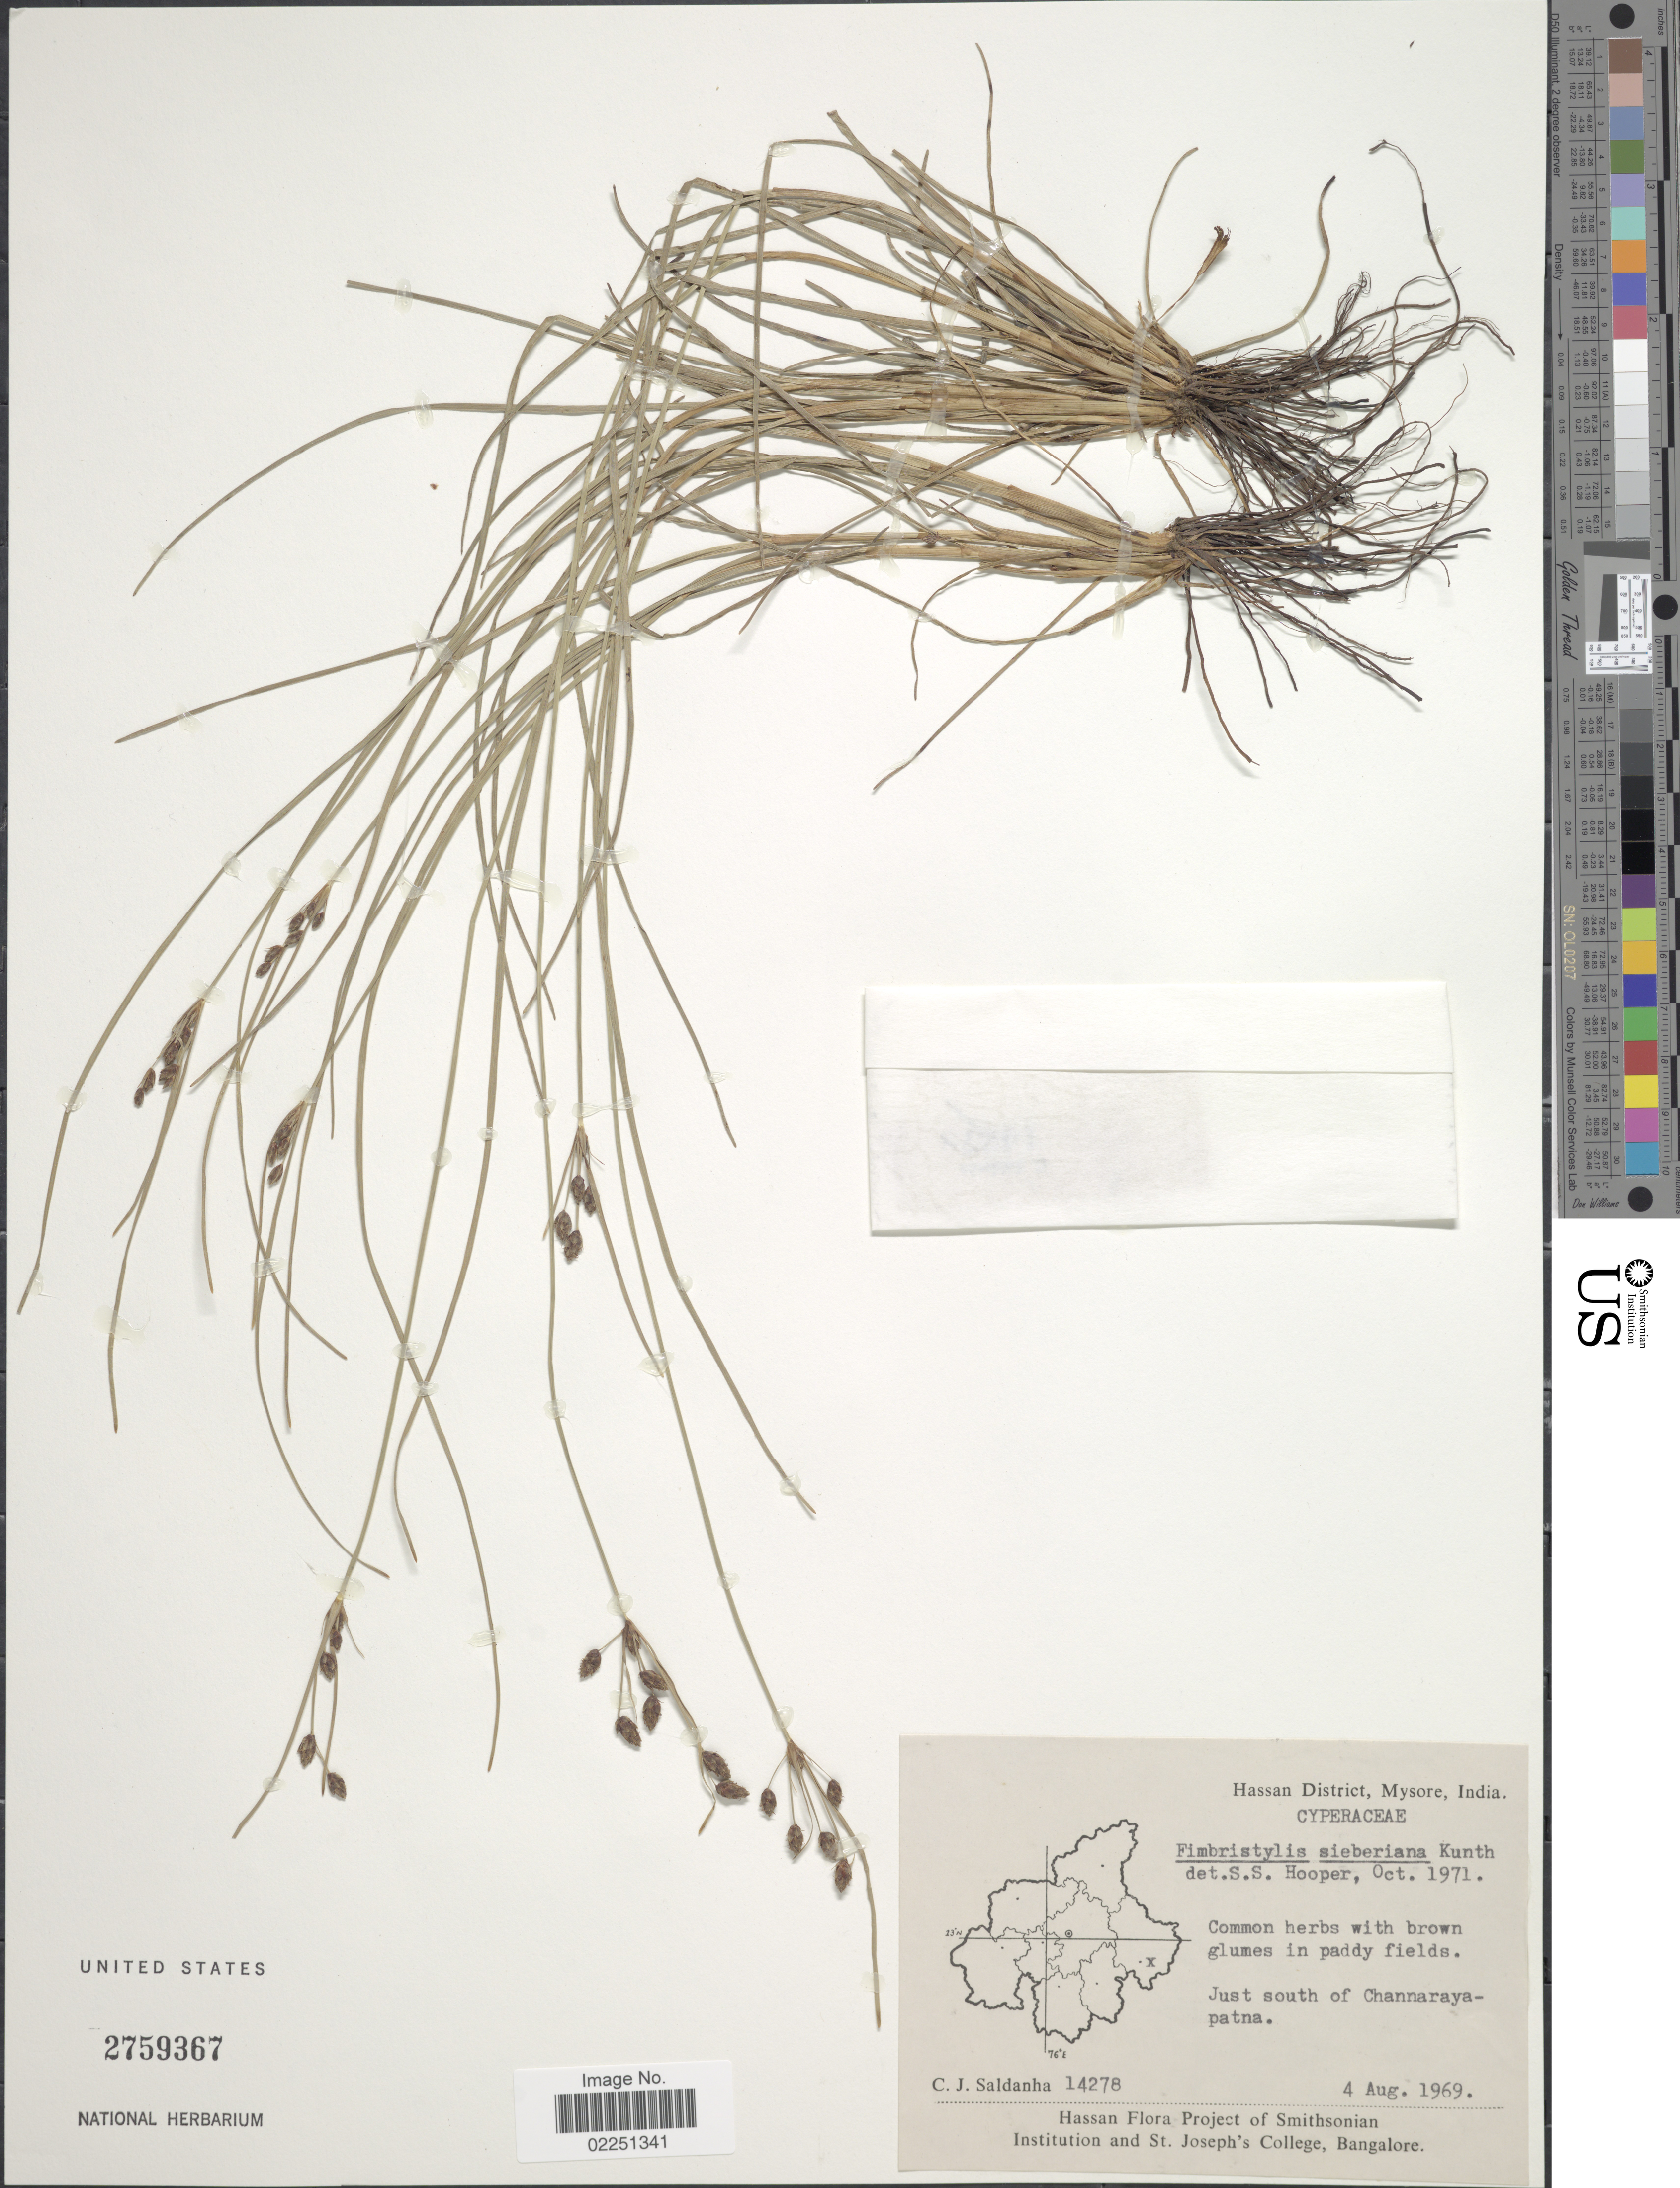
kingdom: Plantae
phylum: Tracheophyta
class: Liliopsida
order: Poales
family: Cyperaceae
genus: Fimbristylis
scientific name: Fimbristylis ferruginea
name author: (L.) Vahl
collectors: C. J. Saldanha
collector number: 14278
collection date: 1969-08-04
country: India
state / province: Karnataka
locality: Hassan District, Mysore. Just south of Channarayapatna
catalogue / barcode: US 2759367